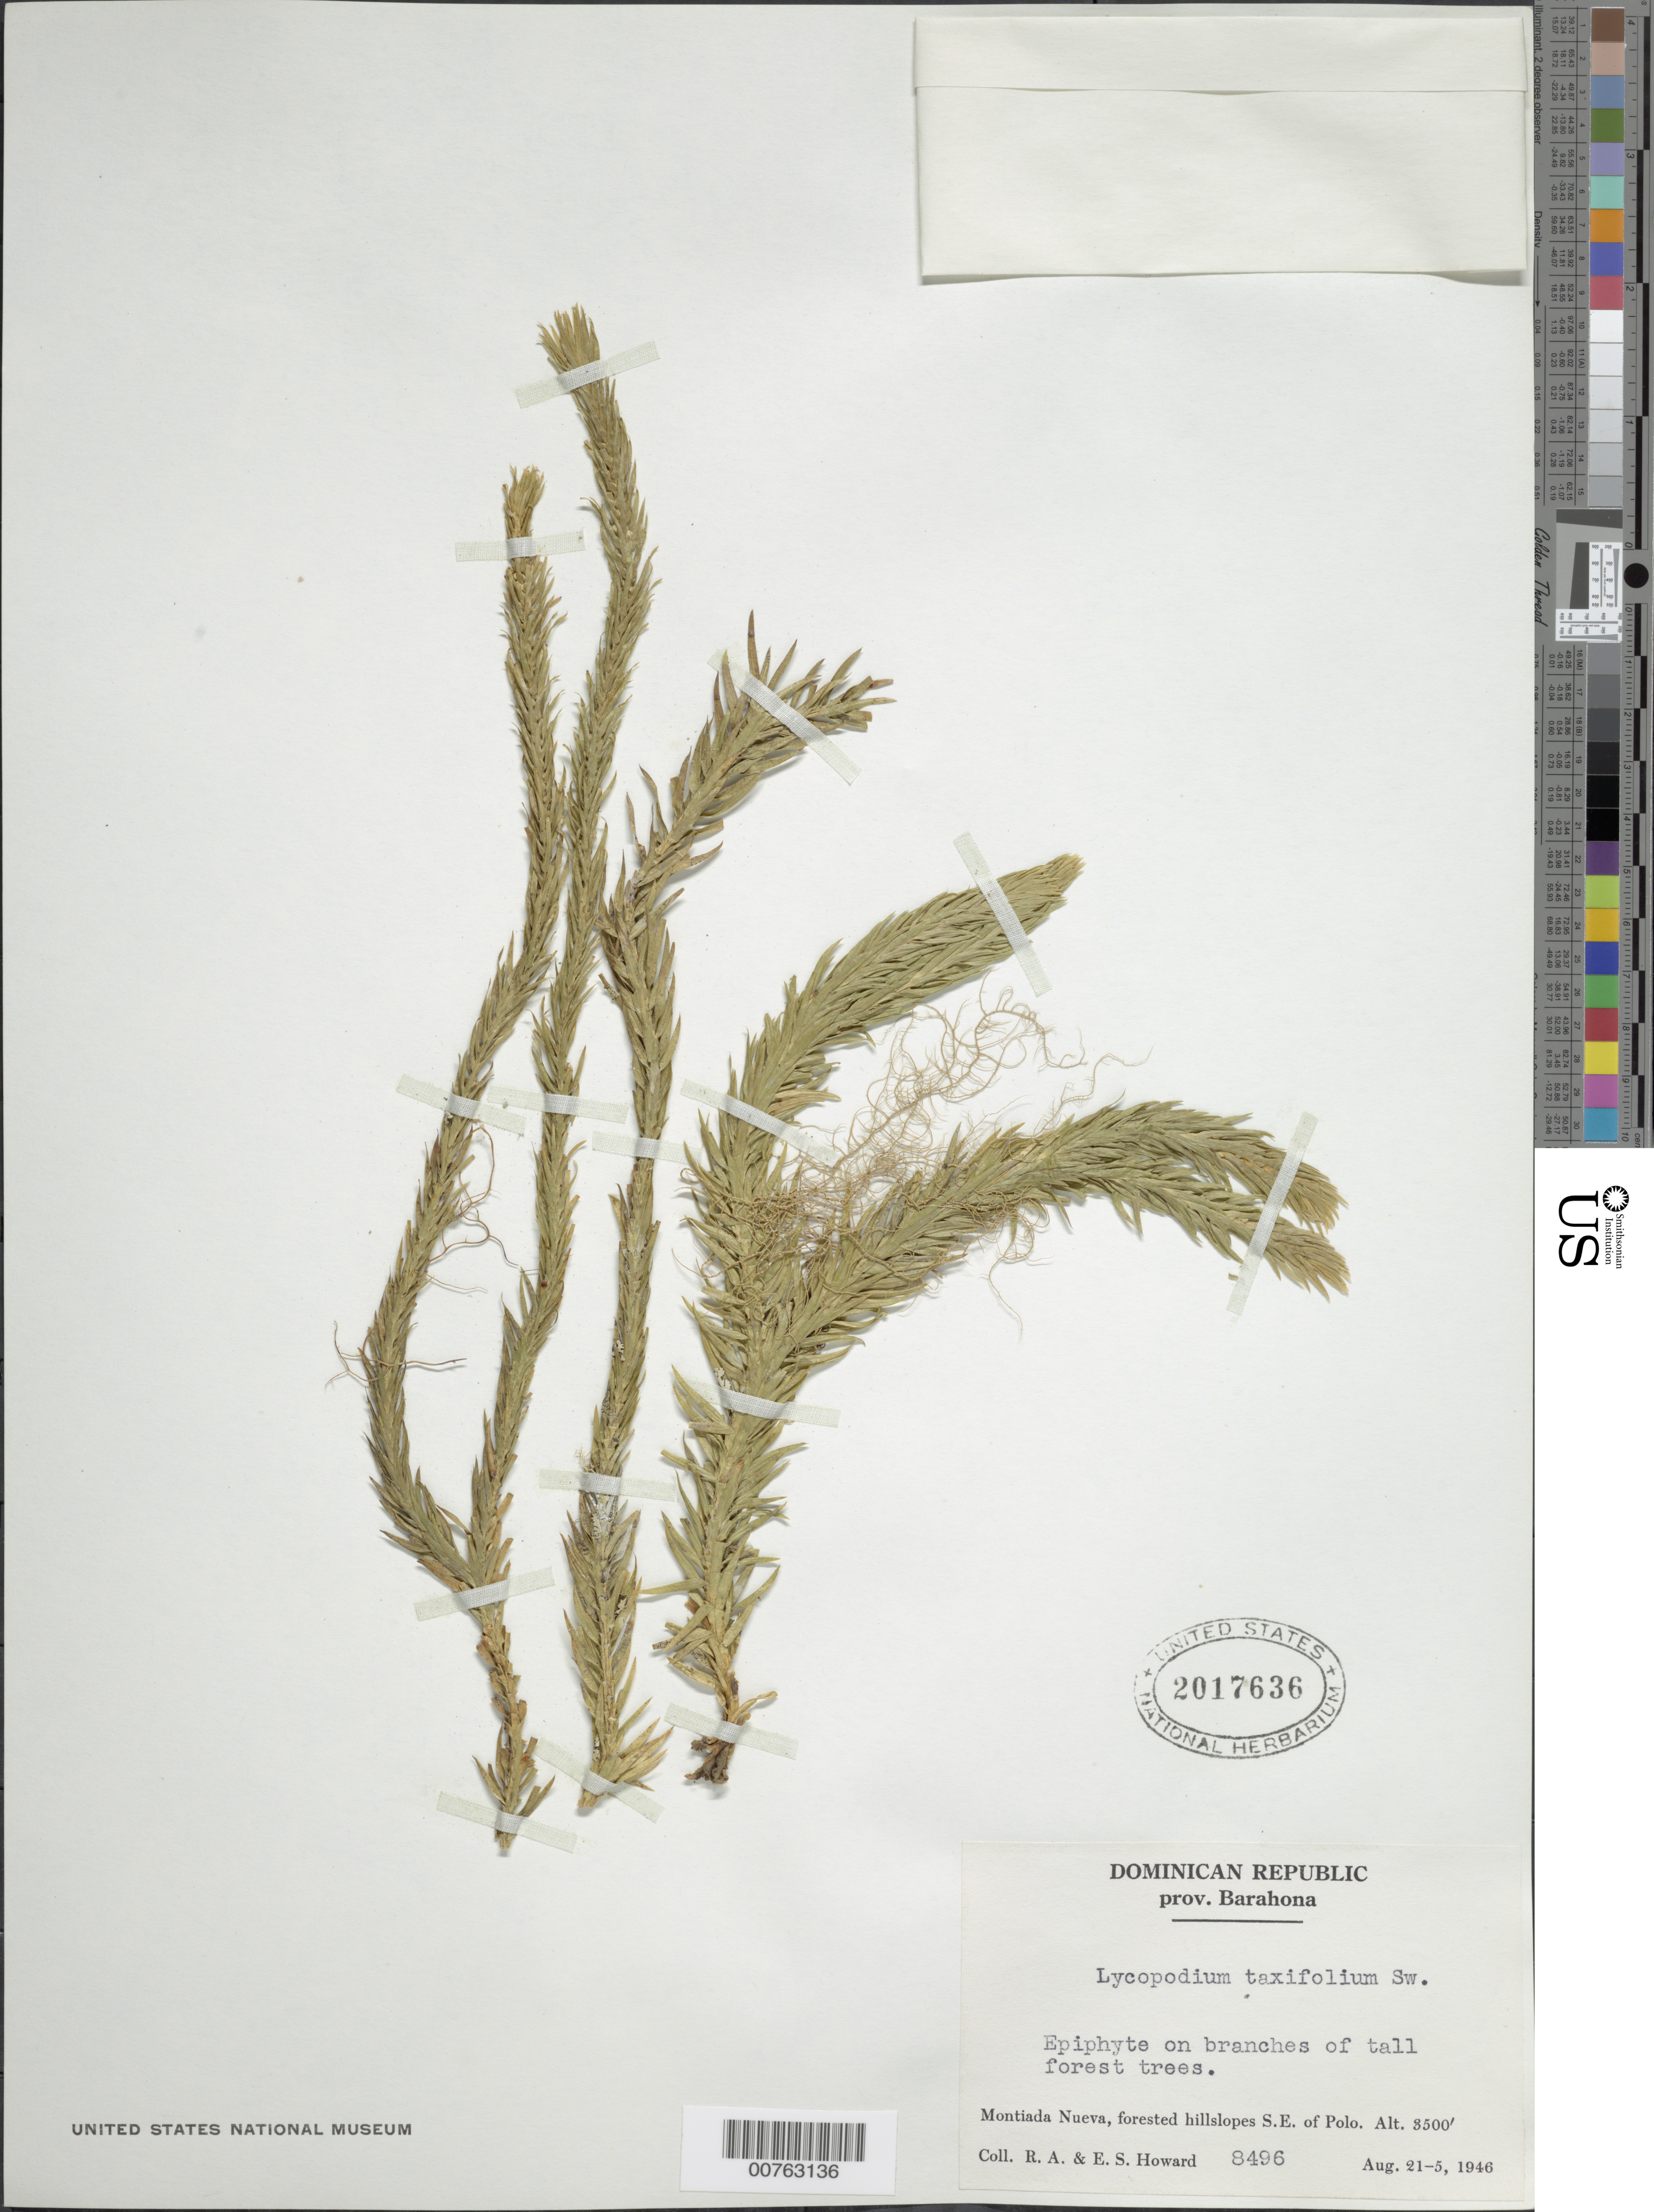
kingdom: Plantae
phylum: Tracheophyta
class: Lycopodiopsida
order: Lycopodiales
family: Lycopodiaceae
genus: Phlegmariurus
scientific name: Phlegmariurus taxifolius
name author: (Sw.) Á. Löve & D. Löve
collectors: R. A. Howard & E. S. Howard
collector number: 8496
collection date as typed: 21 Aug 1946 25 Aug 1946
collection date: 1946-08-21/1946-08-25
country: Dominican Republic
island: Hispaniola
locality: Province Barahona. Montiada Nueva, SE of Polo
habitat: Forested hillslopes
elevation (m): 1067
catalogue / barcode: US 2017636